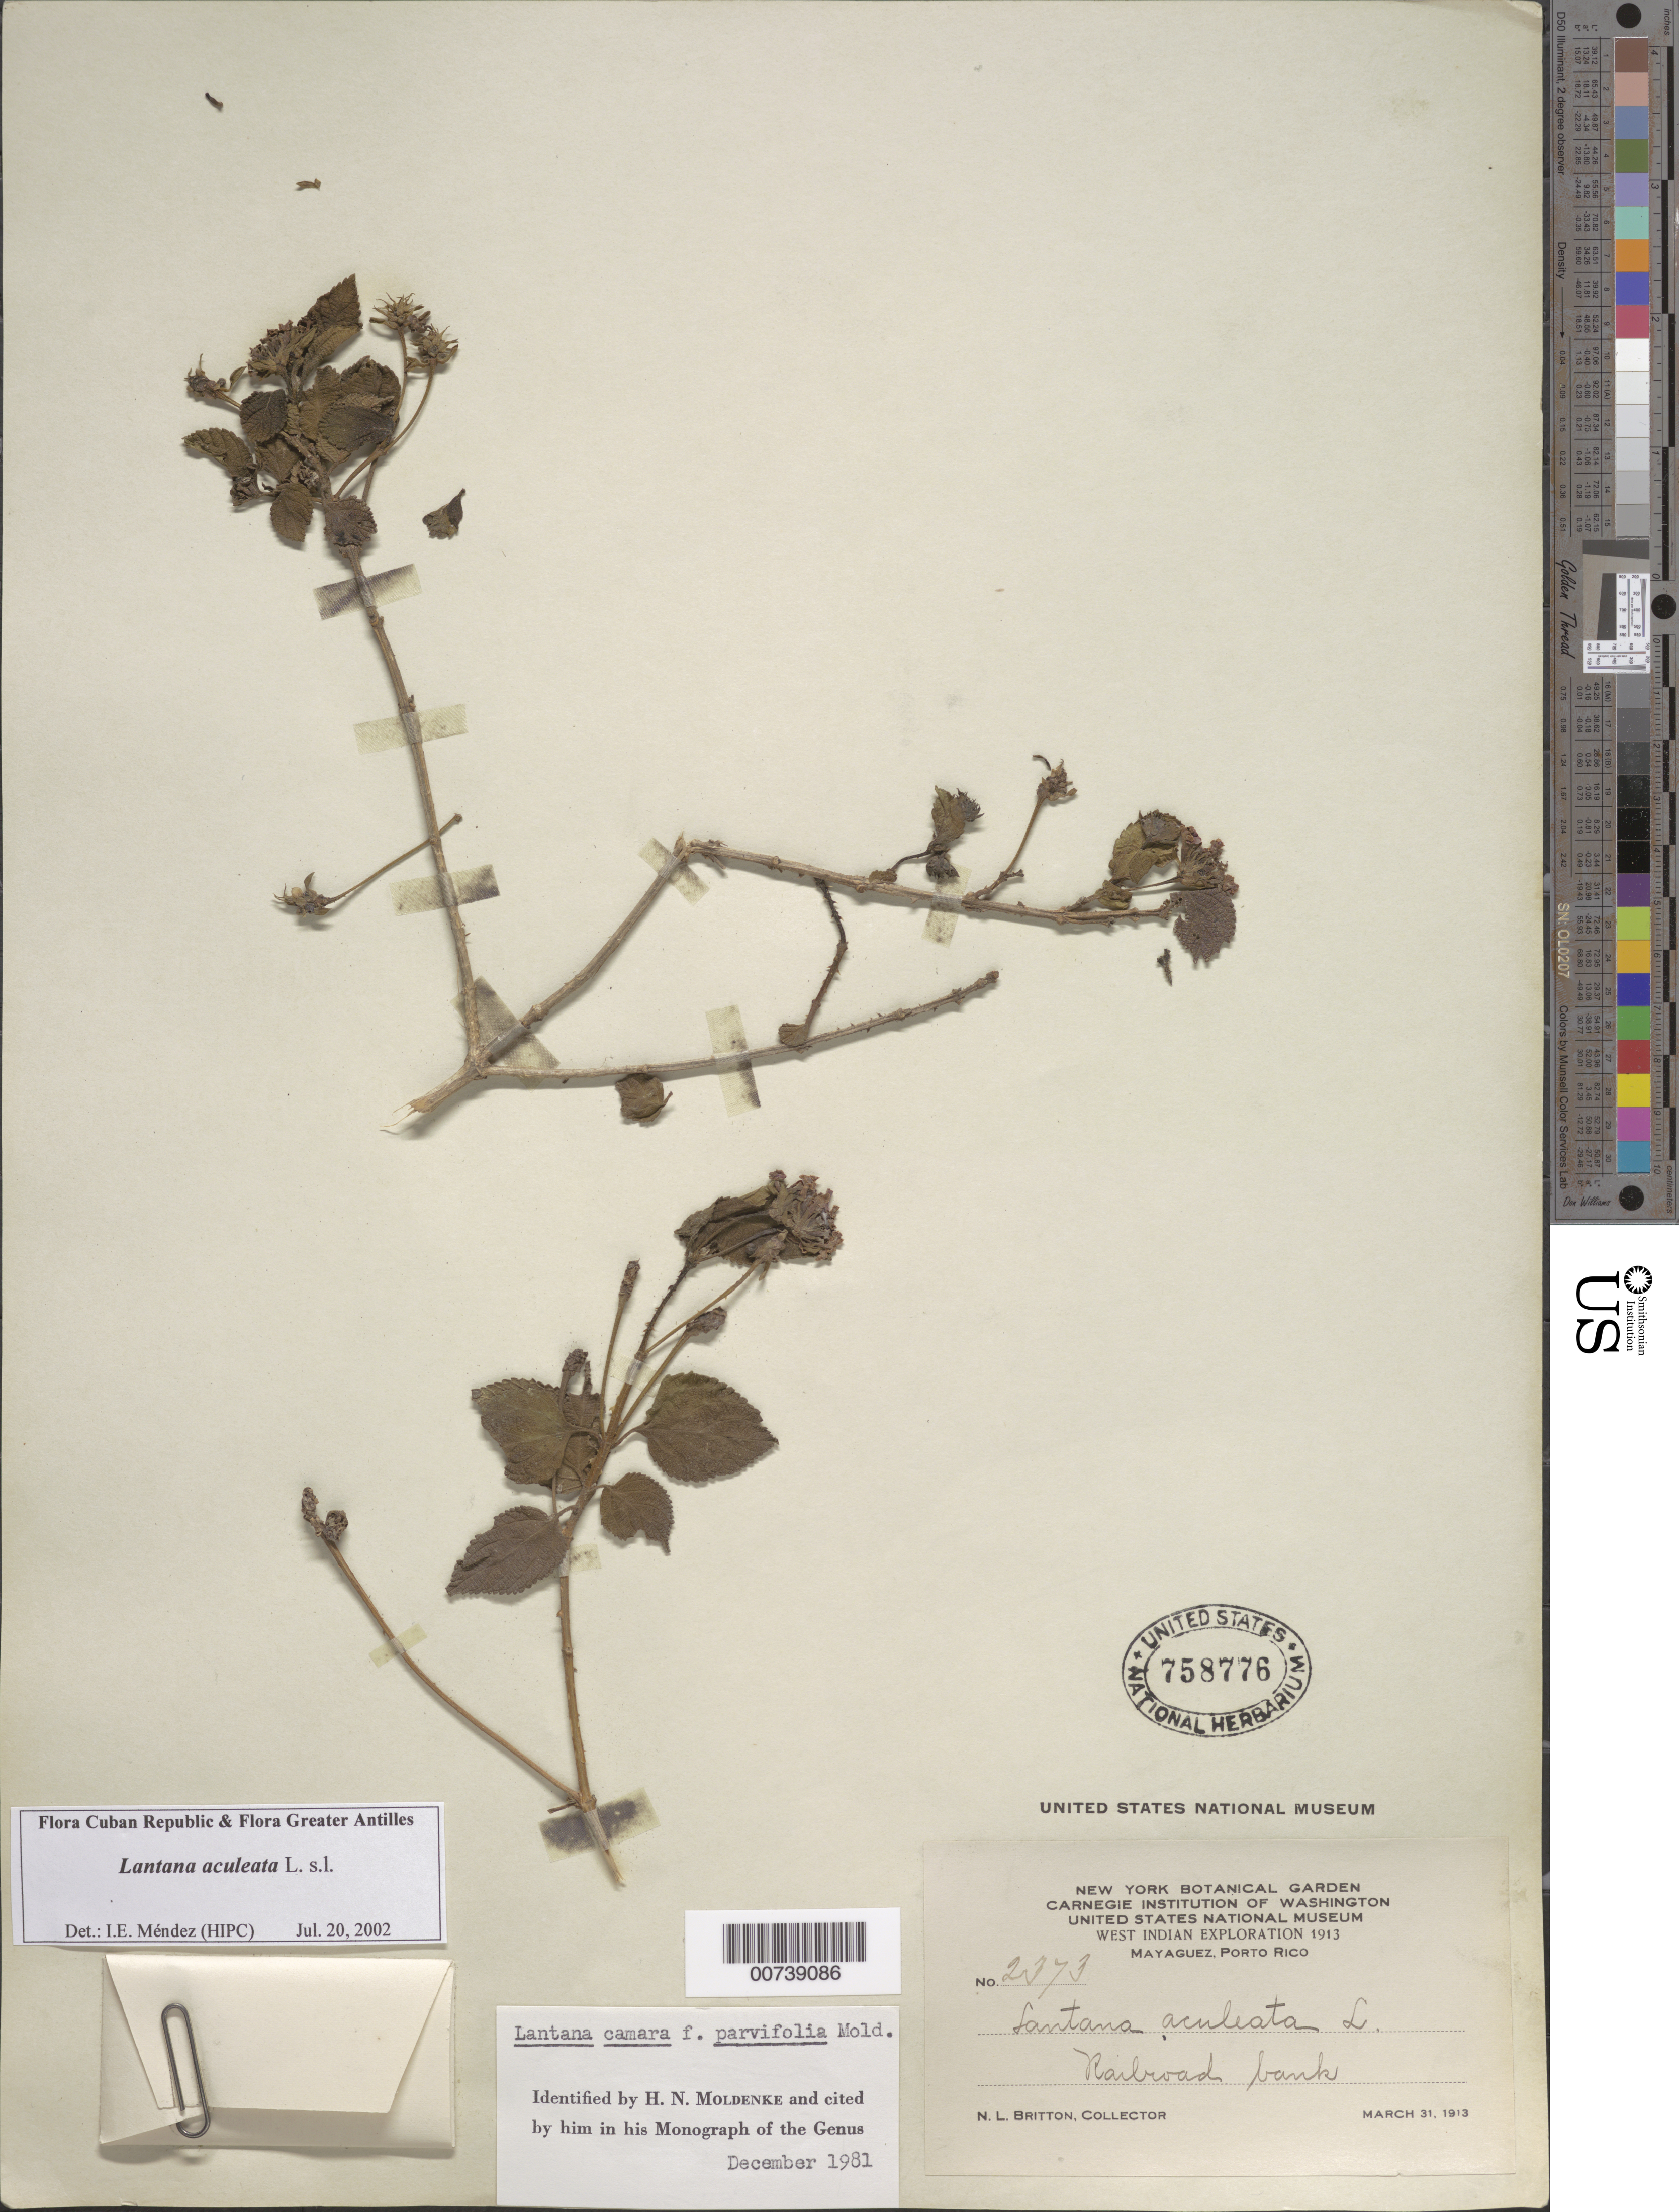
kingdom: Plantae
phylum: Tracheophyta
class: Magnoliopsida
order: Lamiales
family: Verbenaceae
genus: Lantana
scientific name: Lantana x aculeata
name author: L.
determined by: Méndez, Isidro E., (HIPC)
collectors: N. Britton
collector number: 2373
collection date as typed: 31 Mar 1913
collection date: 1913-03-31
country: Puerto Rico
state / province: Mayagüez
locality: Mayaguez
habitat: Roadside bank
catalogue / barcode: US 758776